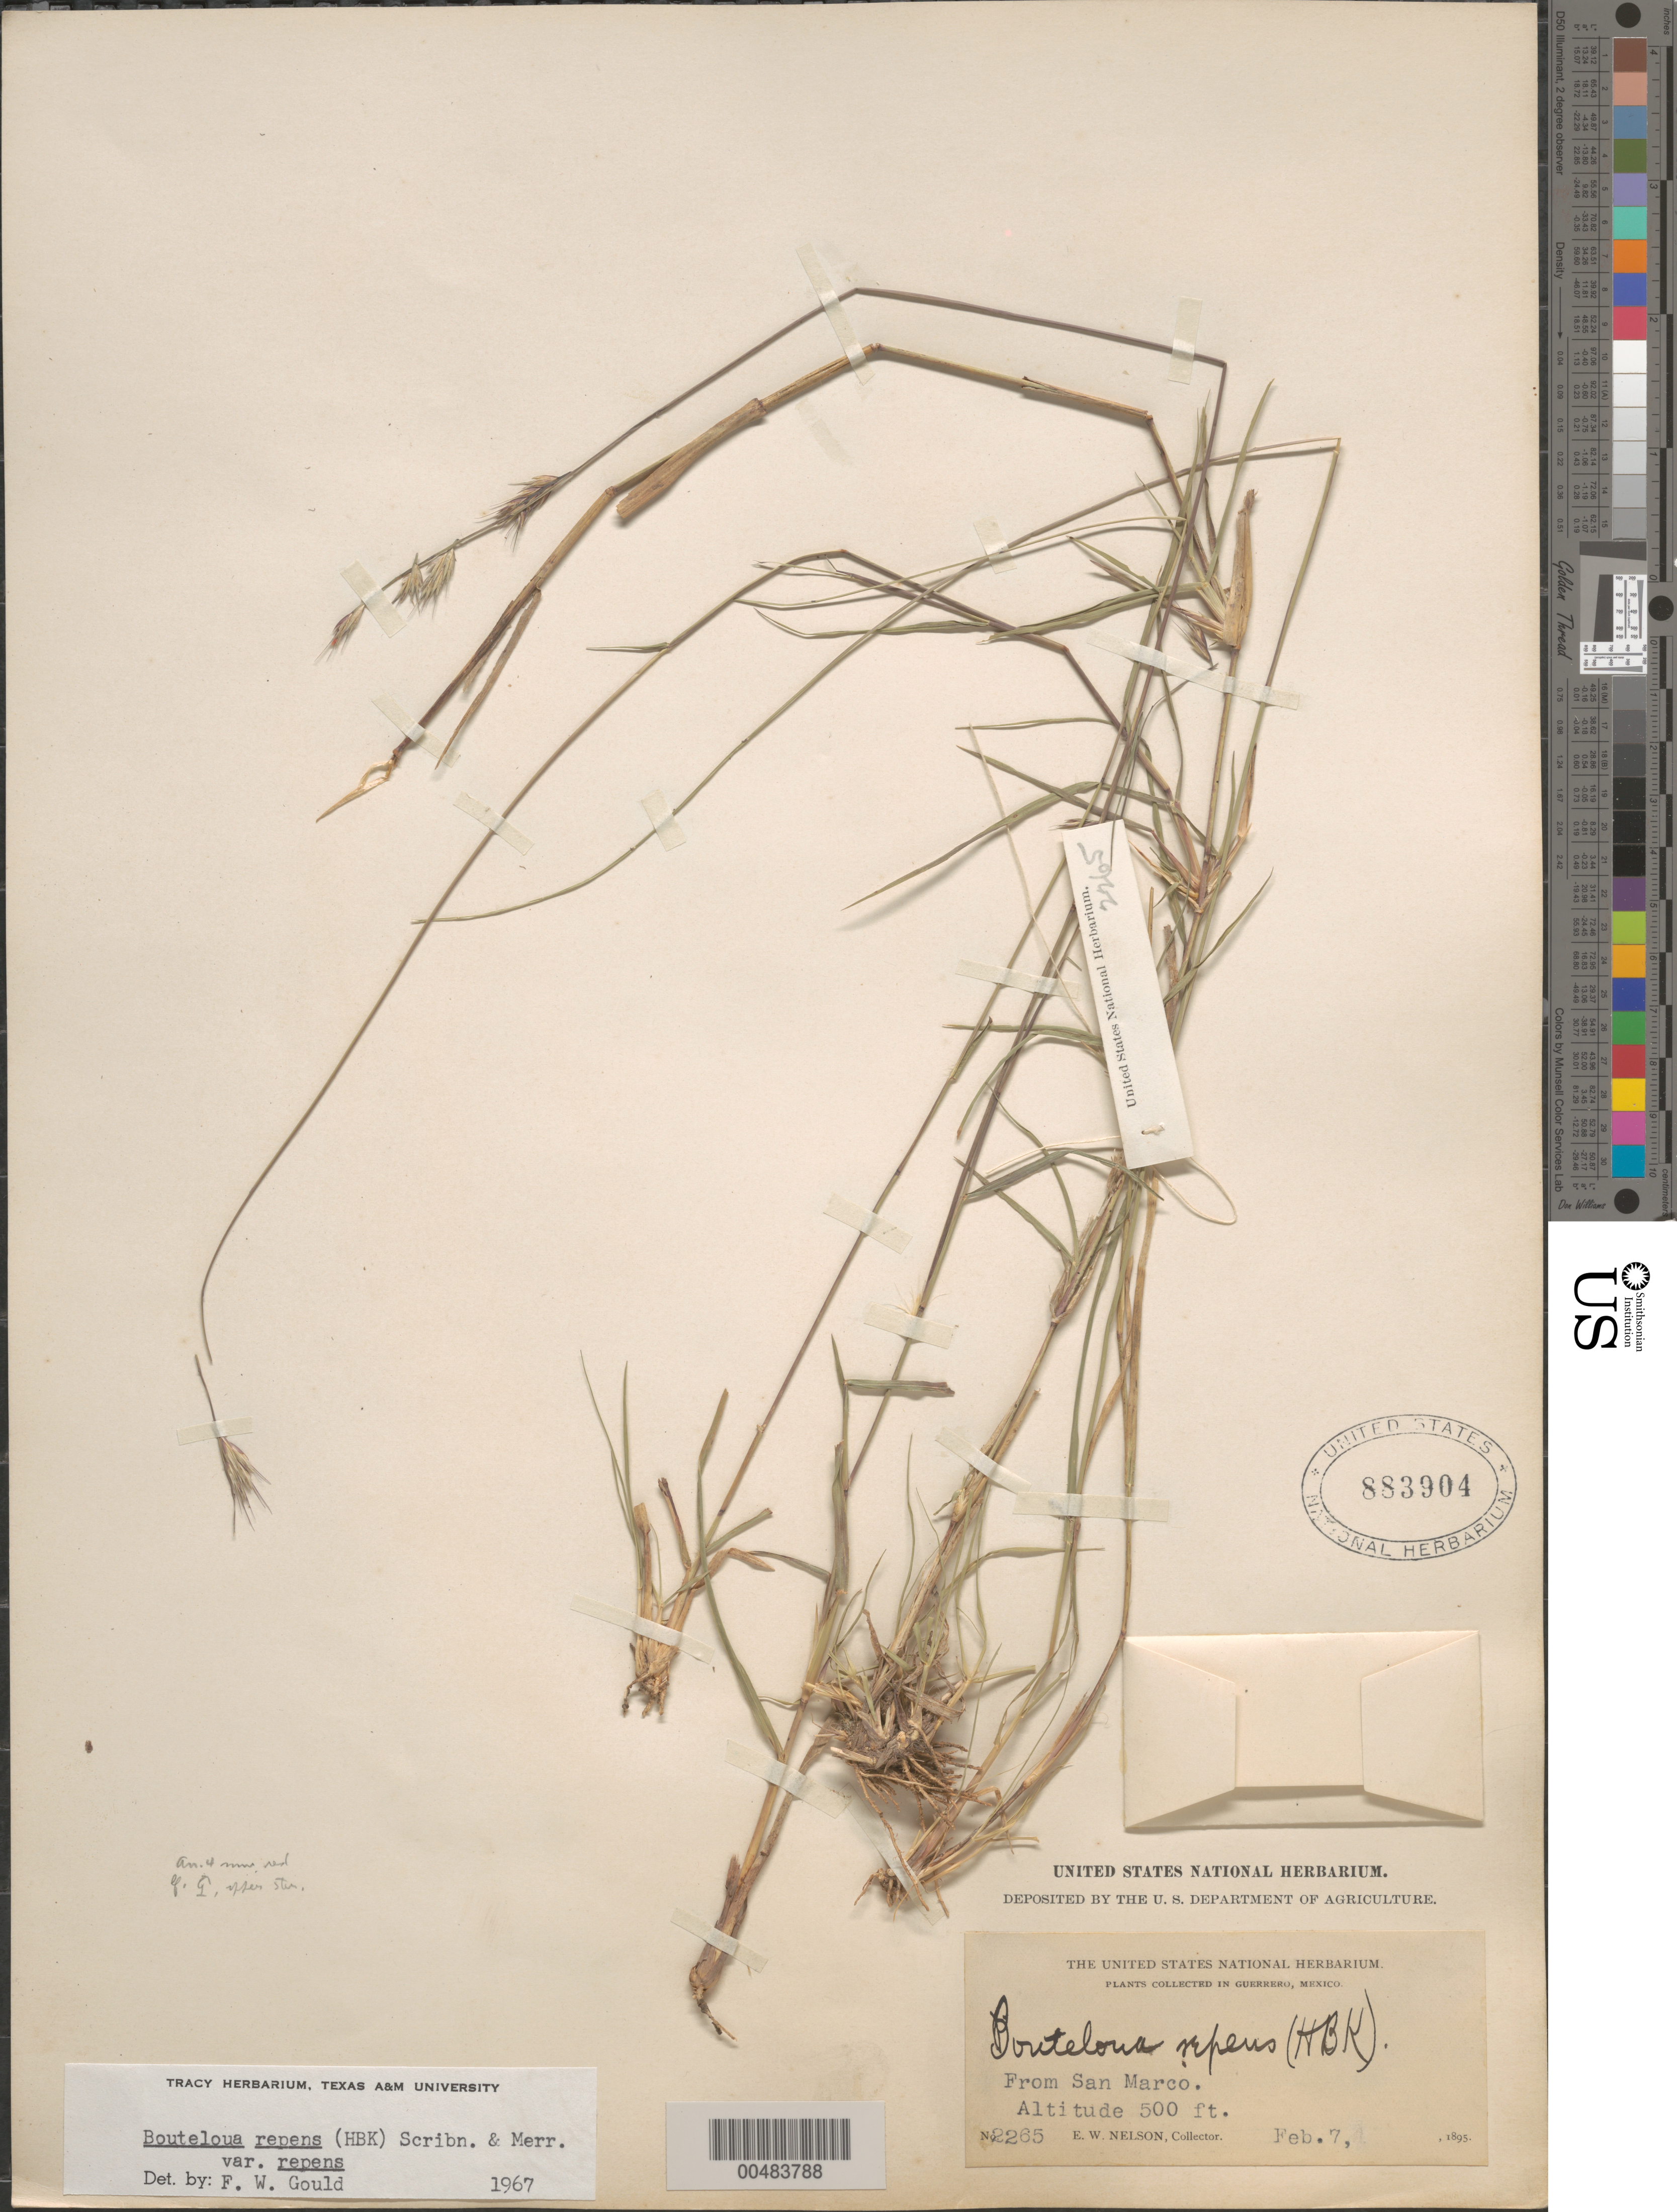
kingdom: Plantae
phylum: Tracheophyta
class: Liliopsida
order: Poales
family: Poaceae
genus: Bouteloua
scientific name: Bouteloua repens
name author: (Kunth) Scribn. & Merr.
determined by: Gould, F. W.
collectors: E. W. Nelson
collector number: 2265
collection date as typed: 7 Feb 1895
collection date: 1895-02-07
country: Mexico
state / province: Guerrero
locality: From San Marco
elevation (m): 152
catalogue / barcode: US 883904